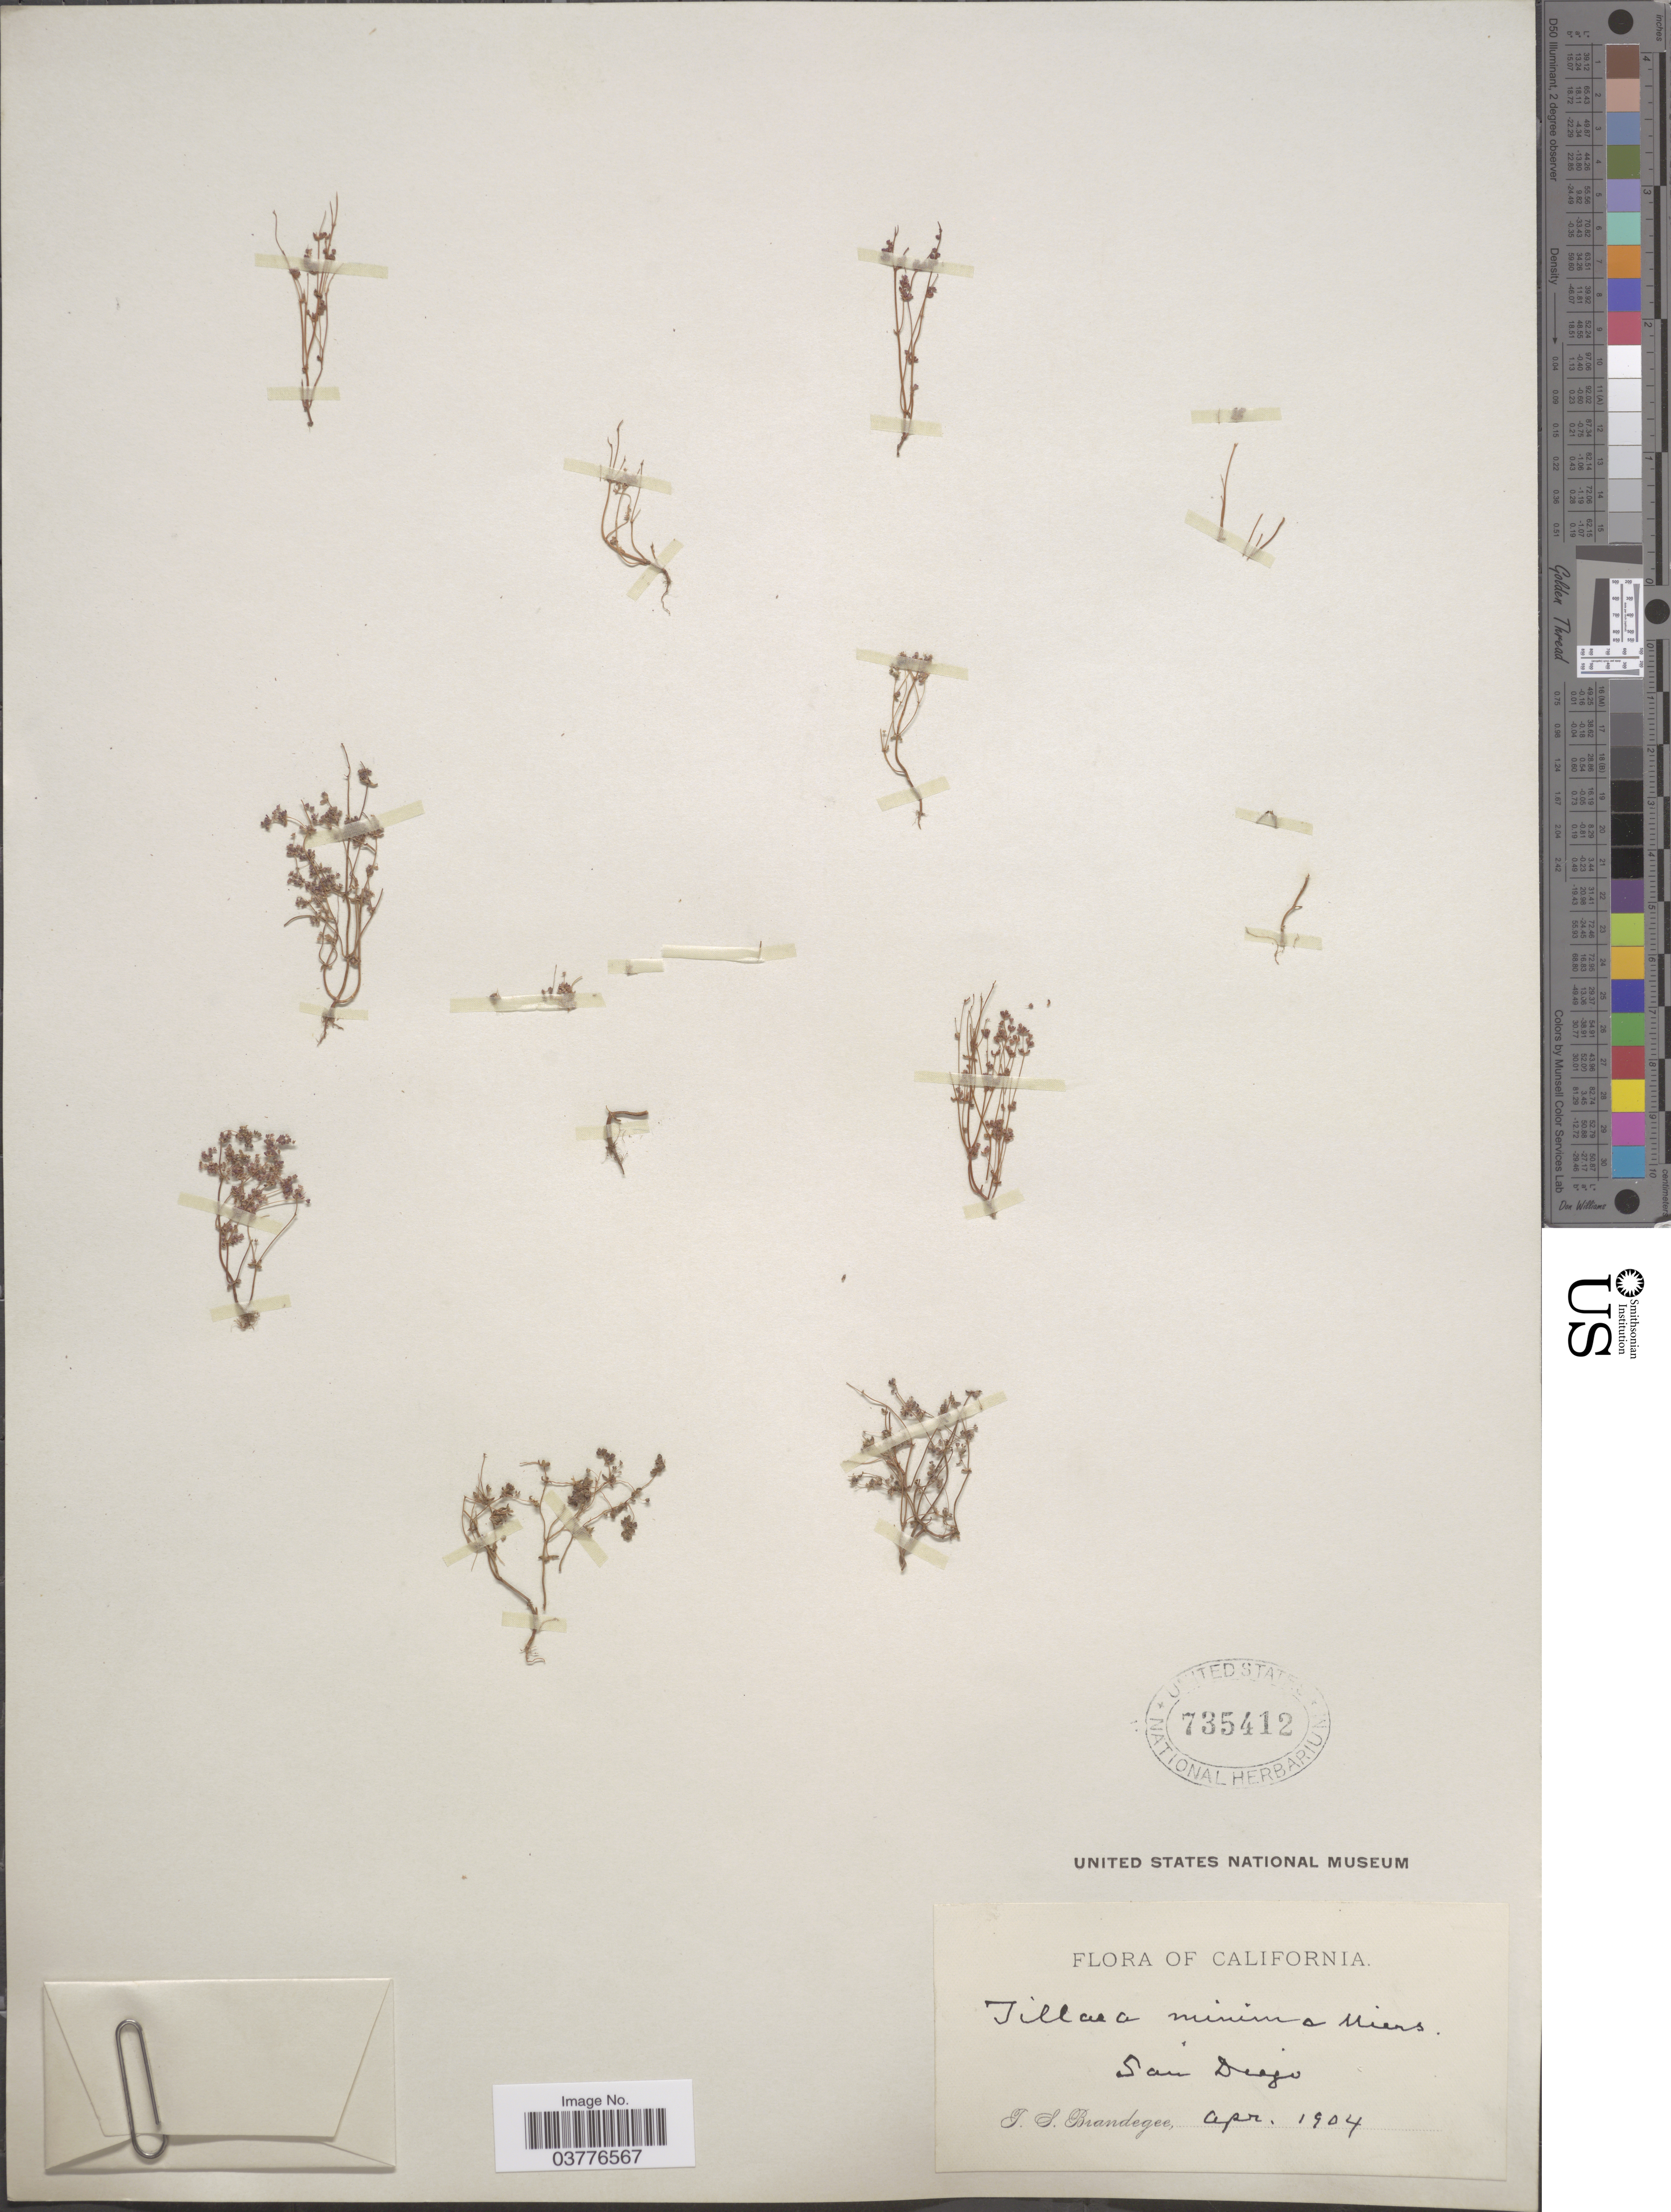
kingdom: Plantae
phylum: Tracheophyta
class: Magnoliopsida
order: Saxifragales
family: Crassulaceae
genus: Crassula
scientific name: Crassula connata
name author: (Ruiz & Pav.) A. Berger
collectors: T. S. Brandegee (herbarium)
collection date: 1904-04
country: United States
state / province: California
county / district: San Diego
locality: San Diego.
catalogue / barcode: US 735412